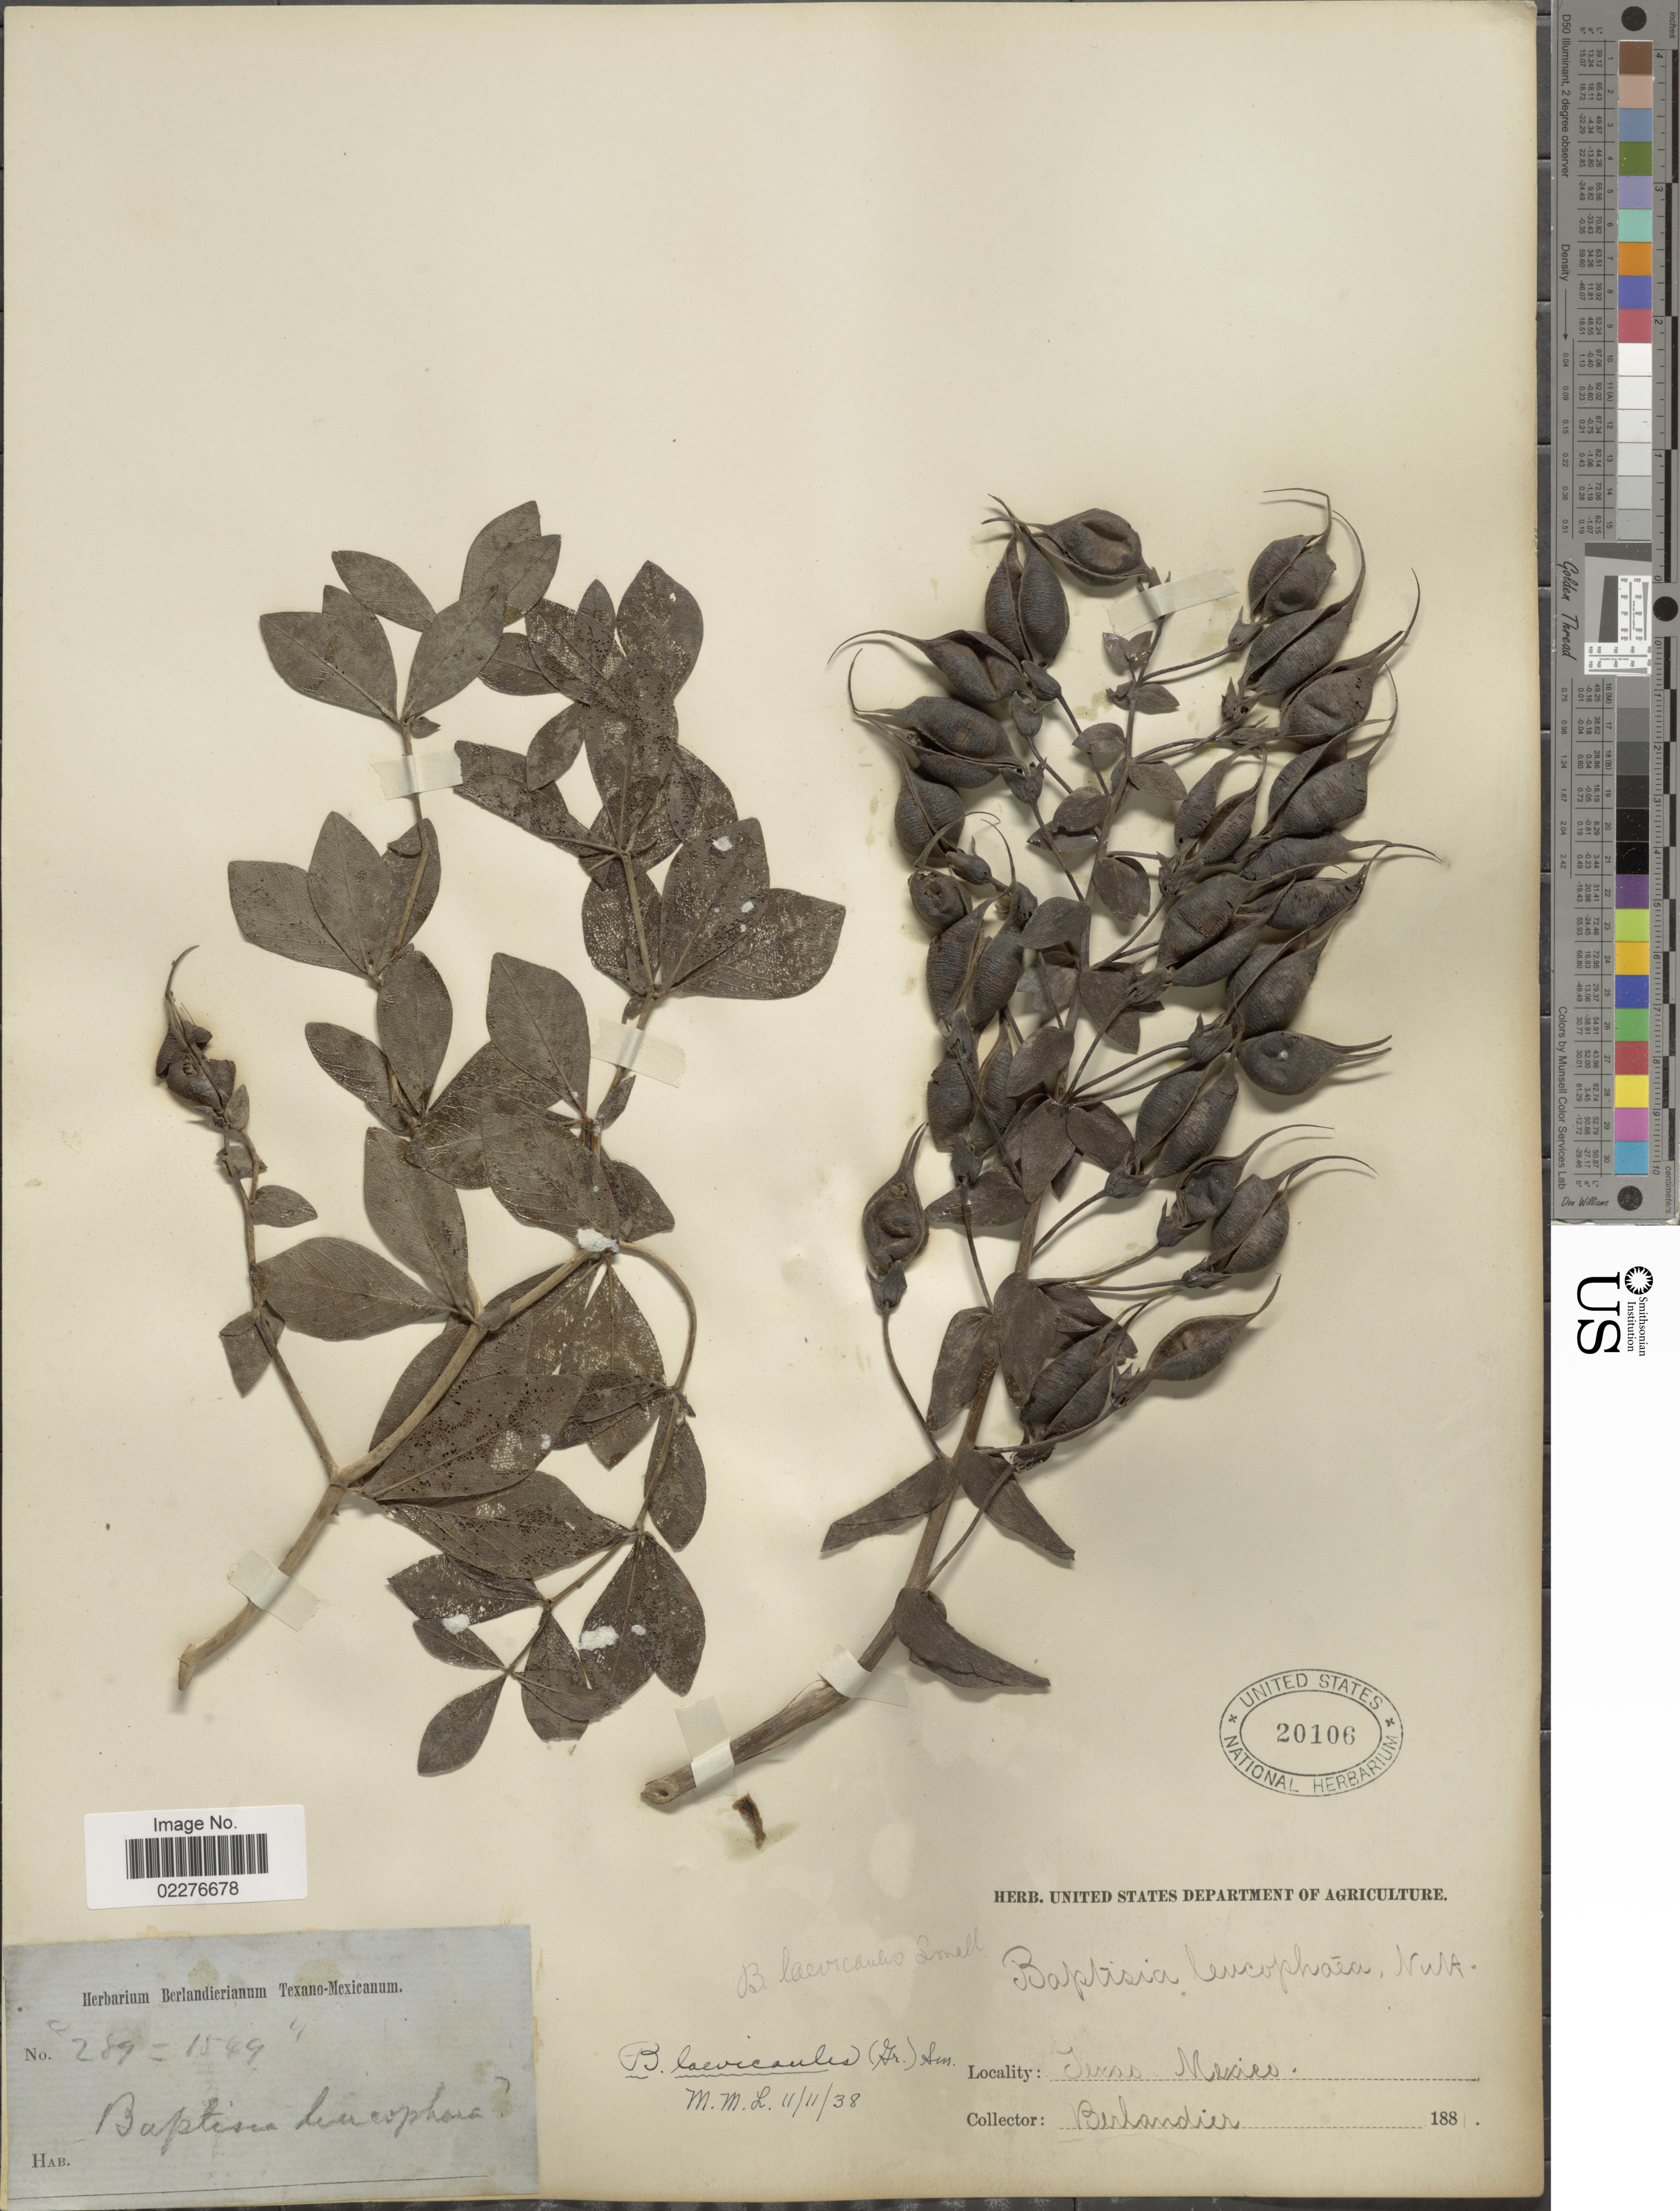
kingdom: Plantae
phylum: Tracheophyta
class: Magnoliopsida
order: Fabales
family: Fabaceae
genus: Baptisia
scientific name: Baptisia laevicaulis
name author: (Canby) Small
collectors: J. L. Berlandier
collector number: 289=1549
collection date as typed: s.d.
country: United States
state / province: Texas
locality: Texas-Mexico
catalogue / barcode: US 20106